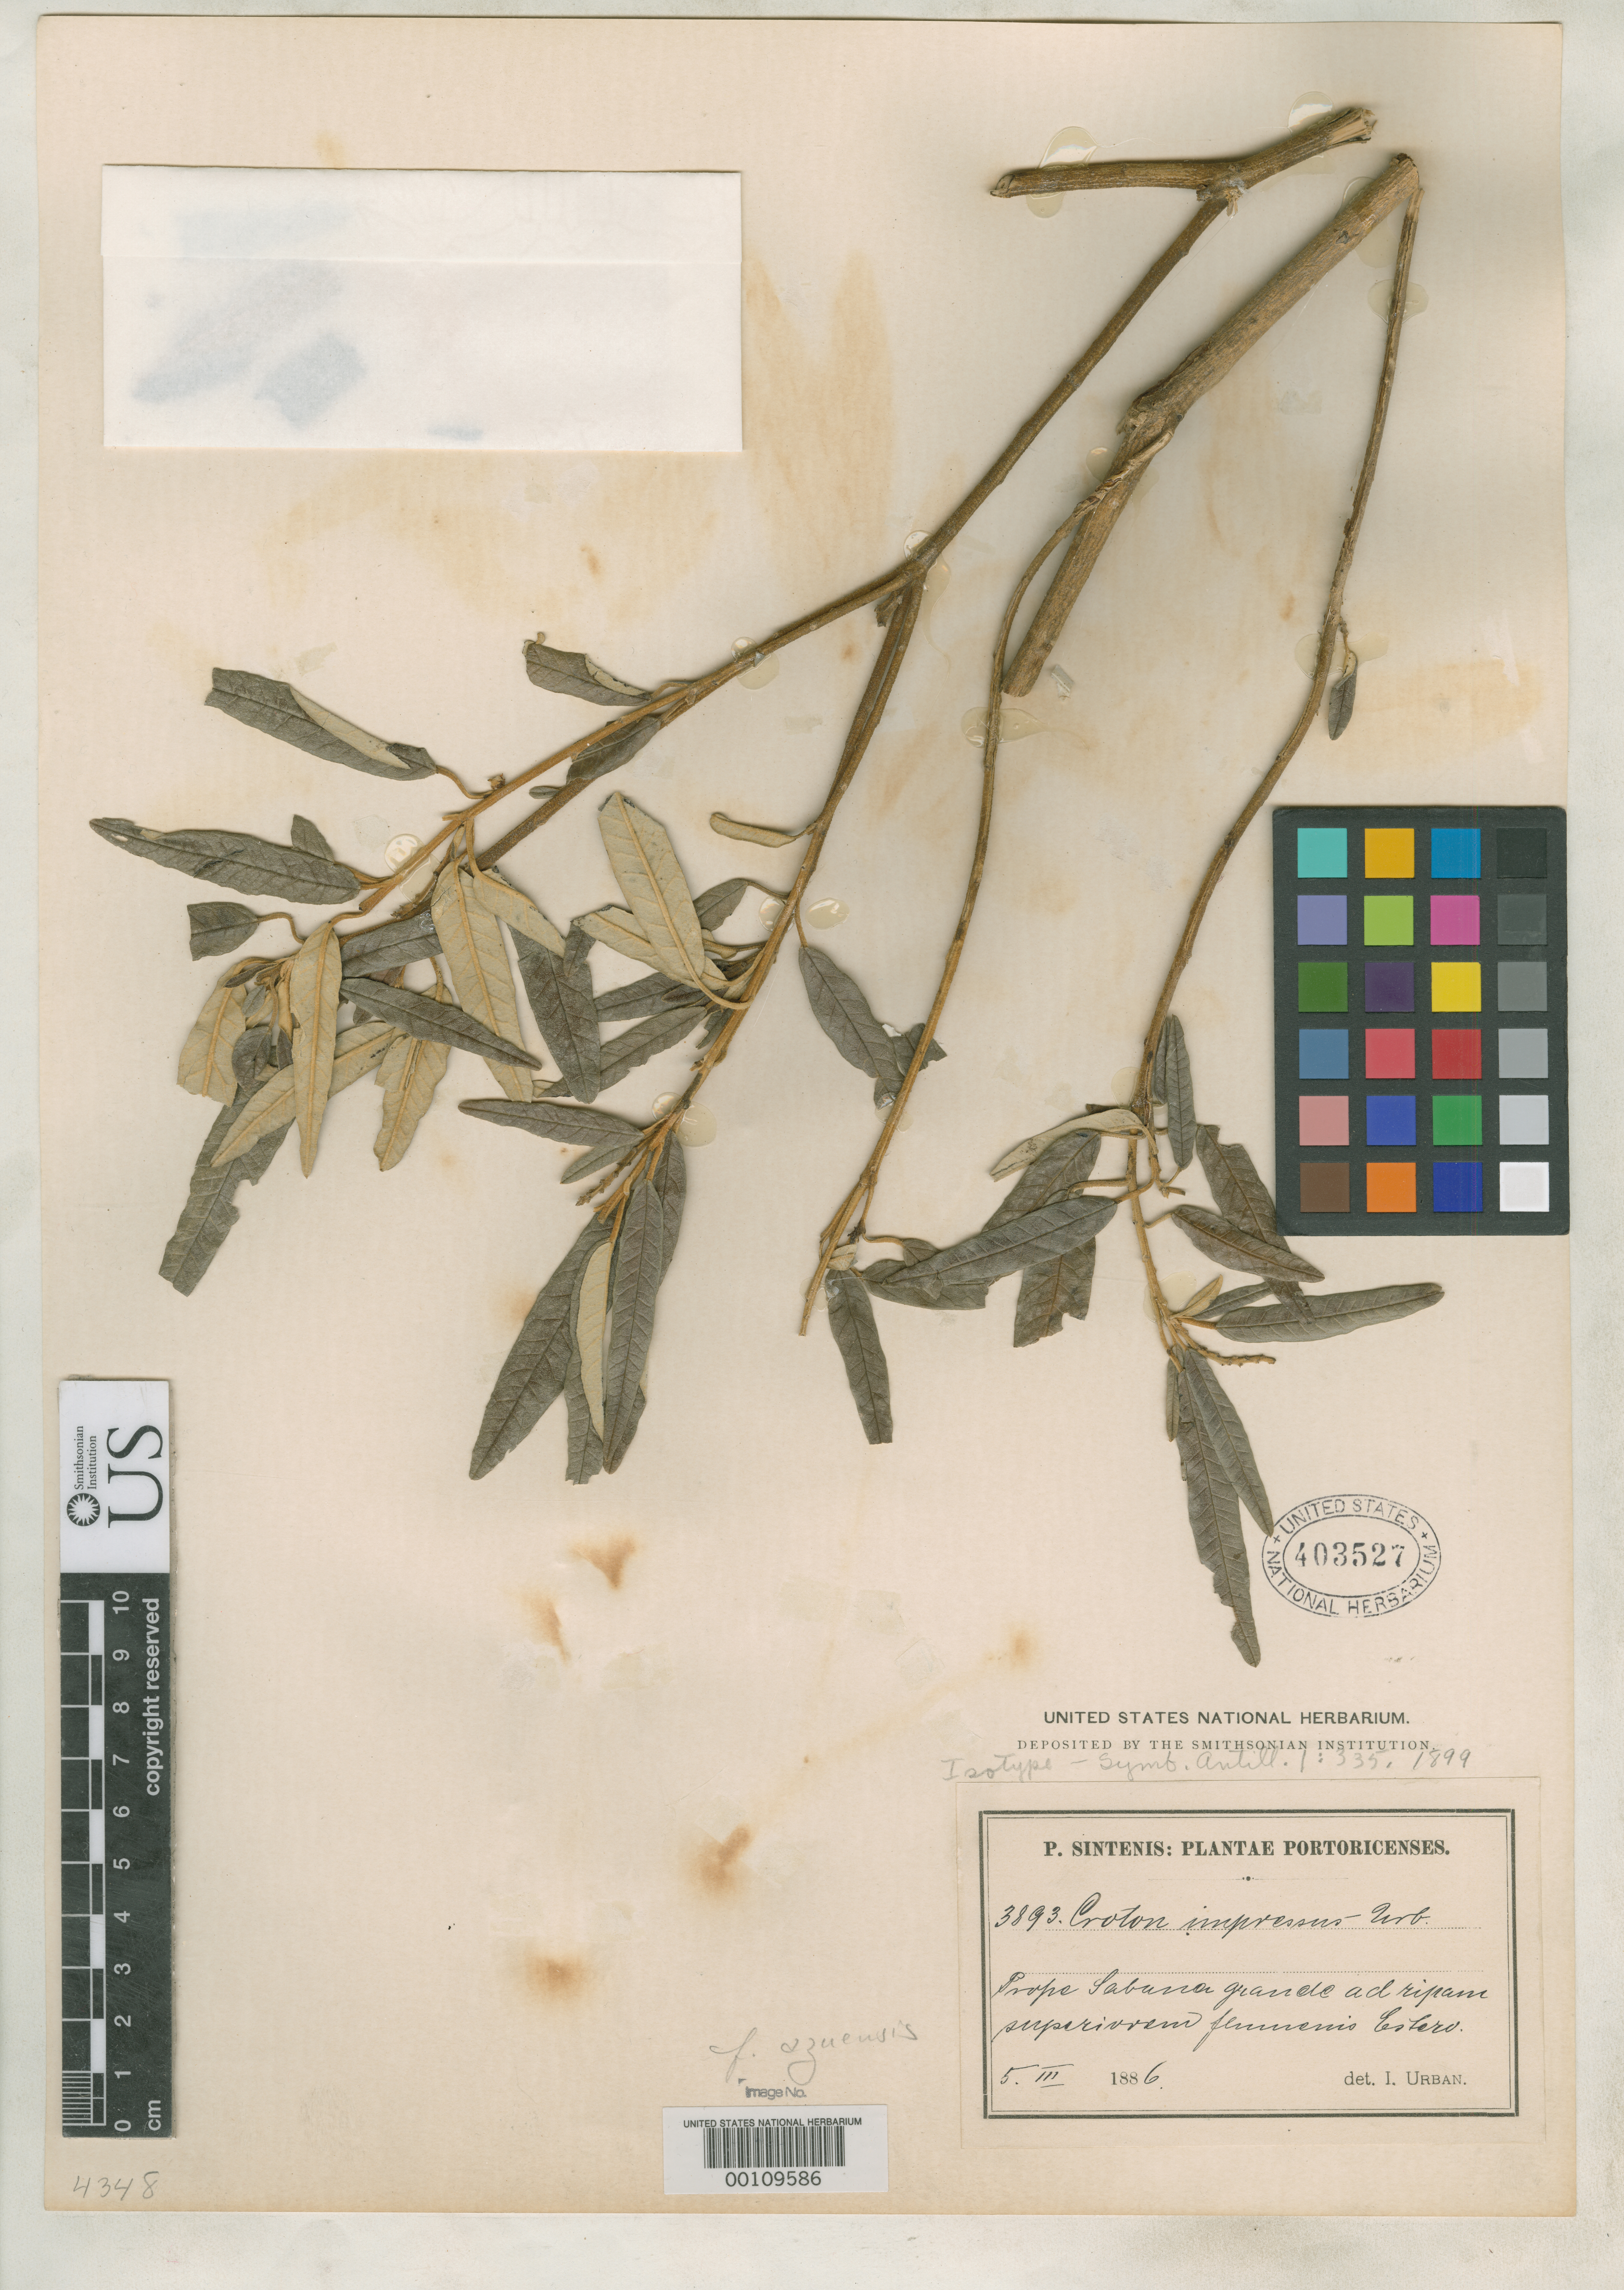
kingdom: Plantae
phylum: Tracheophyta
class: Magnoliopsida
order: Malpighiales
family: Euphorbiaceae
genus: Croton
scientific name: Croton impressus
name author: Urb.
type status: Isotype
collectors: P. Sintenis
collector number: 3893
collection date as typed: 05 Mar 1886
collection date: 1886-03-05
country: Puerto Rico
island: Greater Antilles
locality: Sabana grande, ad ripam fluminis Estero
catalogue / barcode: US 403527